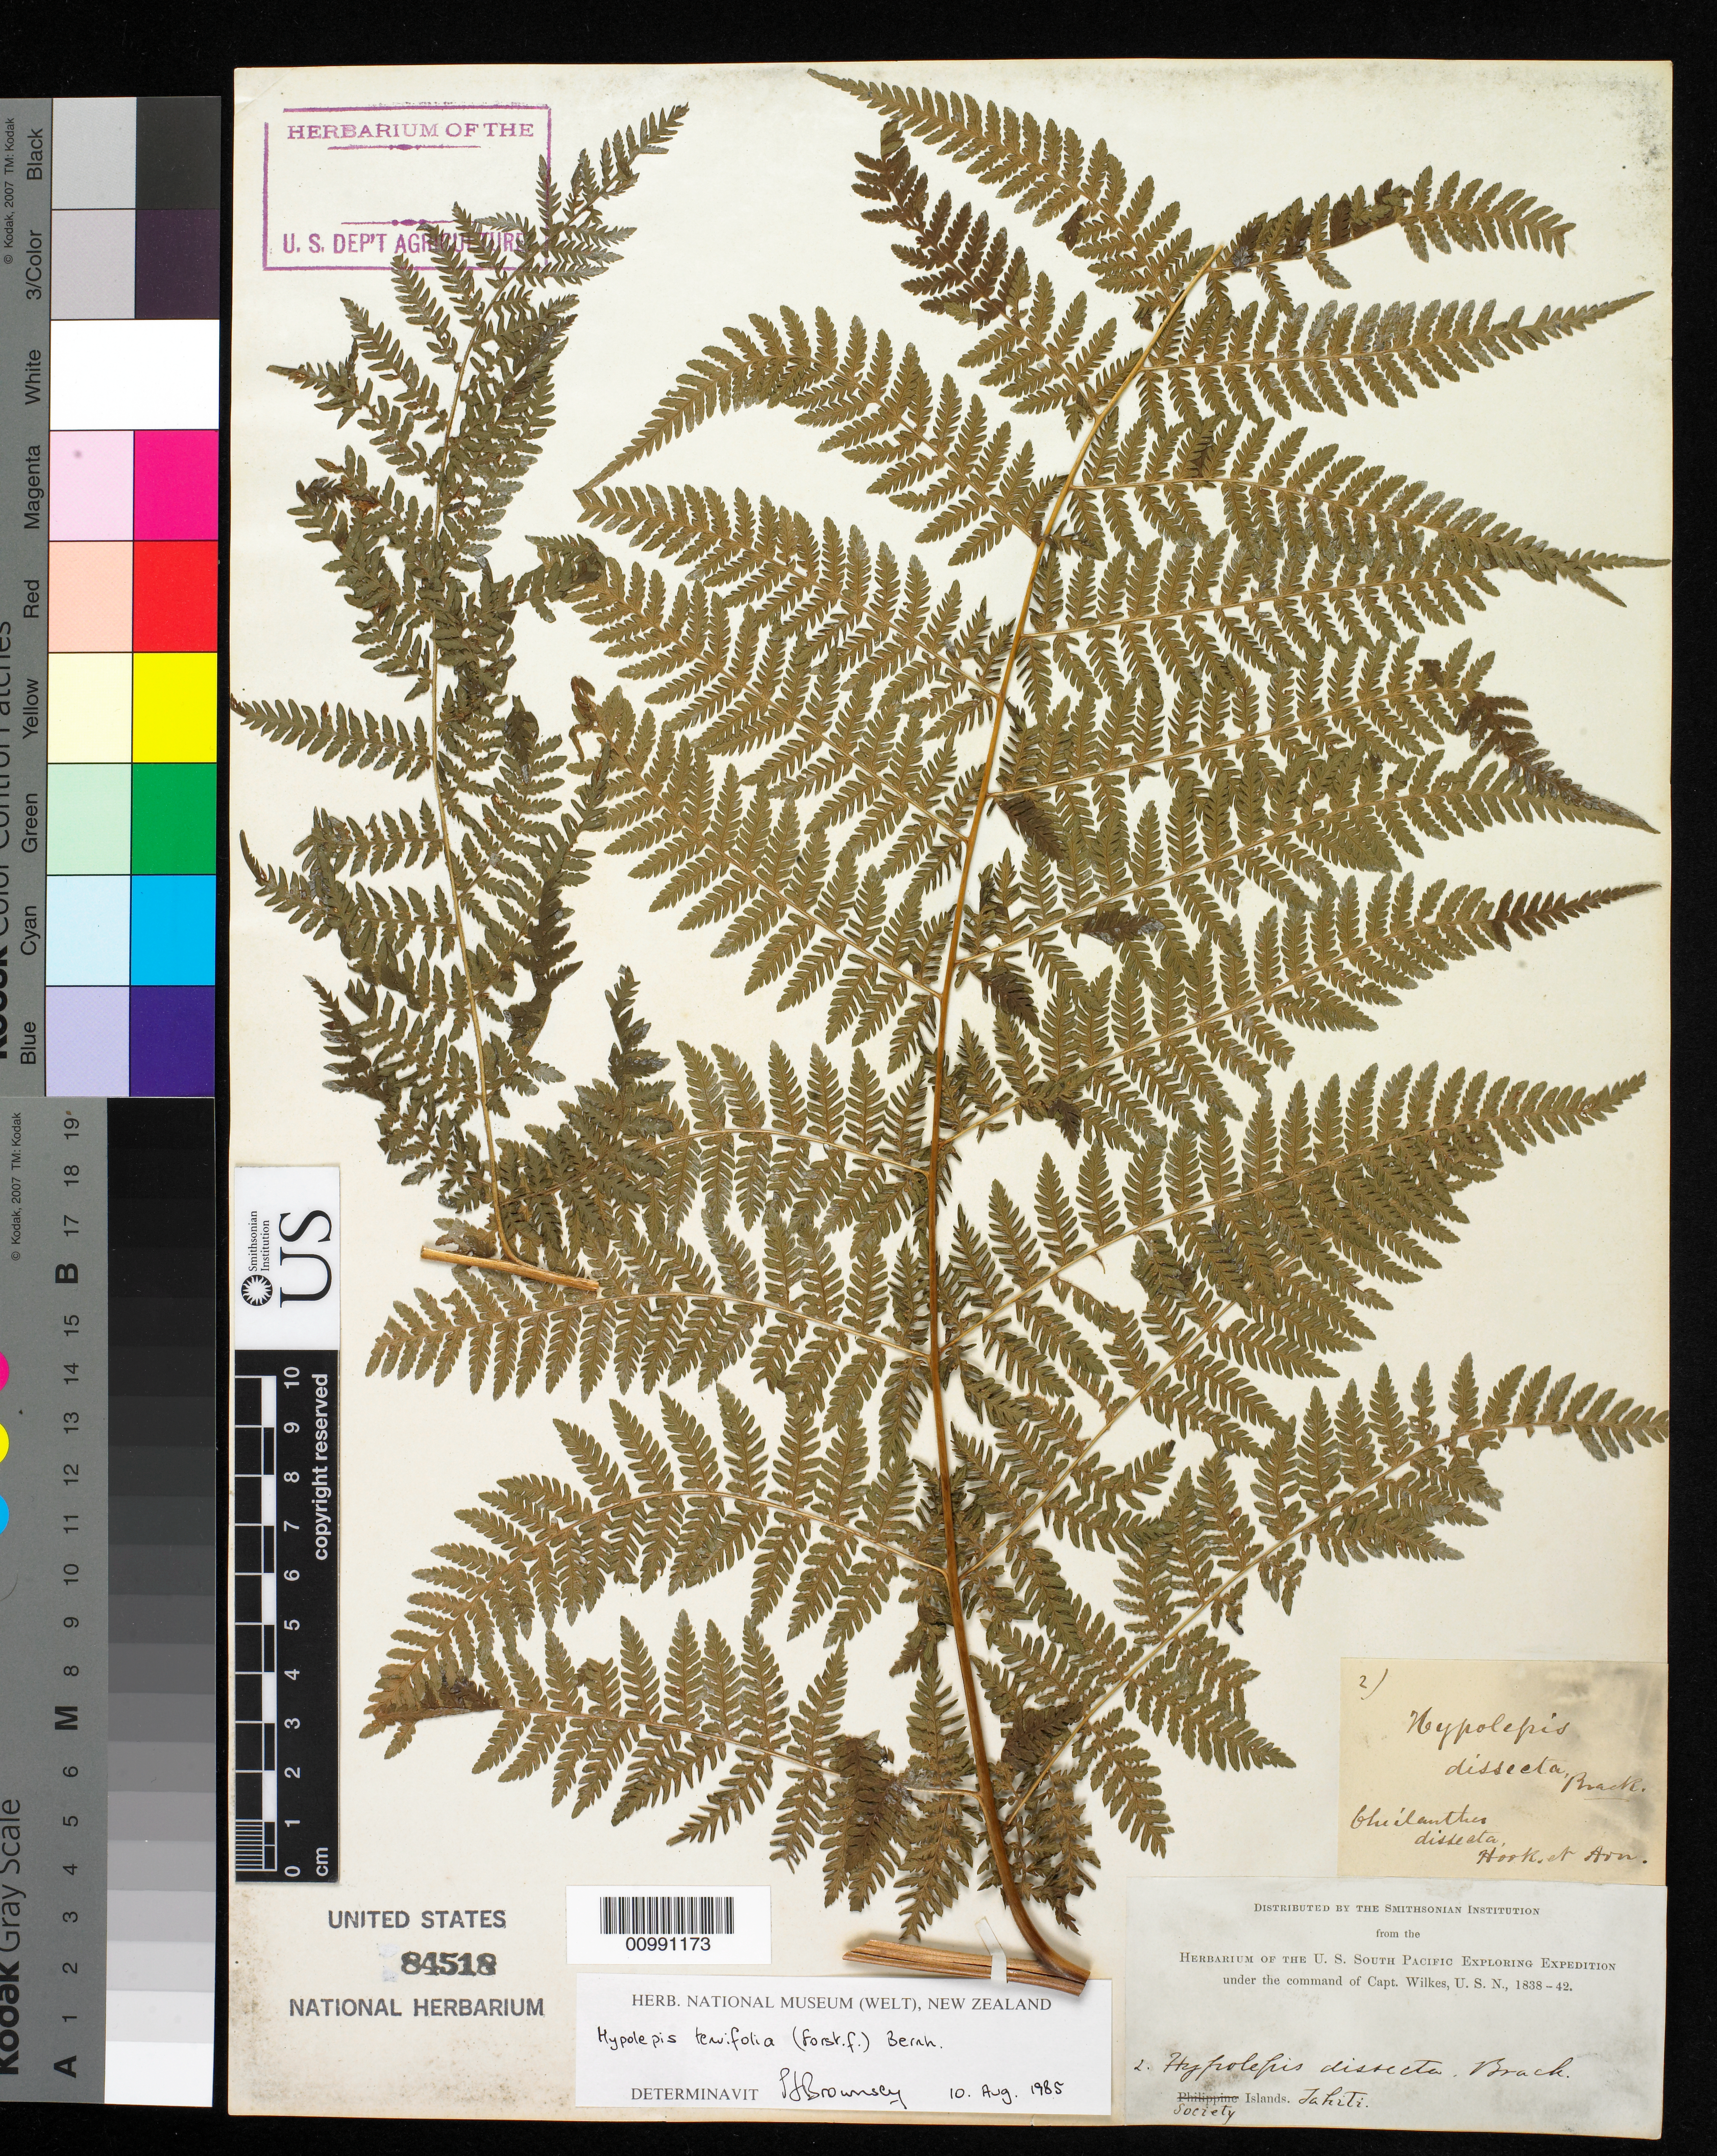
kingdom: Plantae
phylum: Tracheophyta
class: Polypodiopsida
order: Polypodiales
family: Dennstaedtiaceae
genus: Hypolepis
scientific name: Hypolepis tenuifolia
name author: (G. Forst.) Bernh.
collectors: Wilkes Explor. Exped.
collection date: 1838/1842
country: French Polynesia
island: Tahiti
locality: Society Islands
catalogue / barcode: US 84518